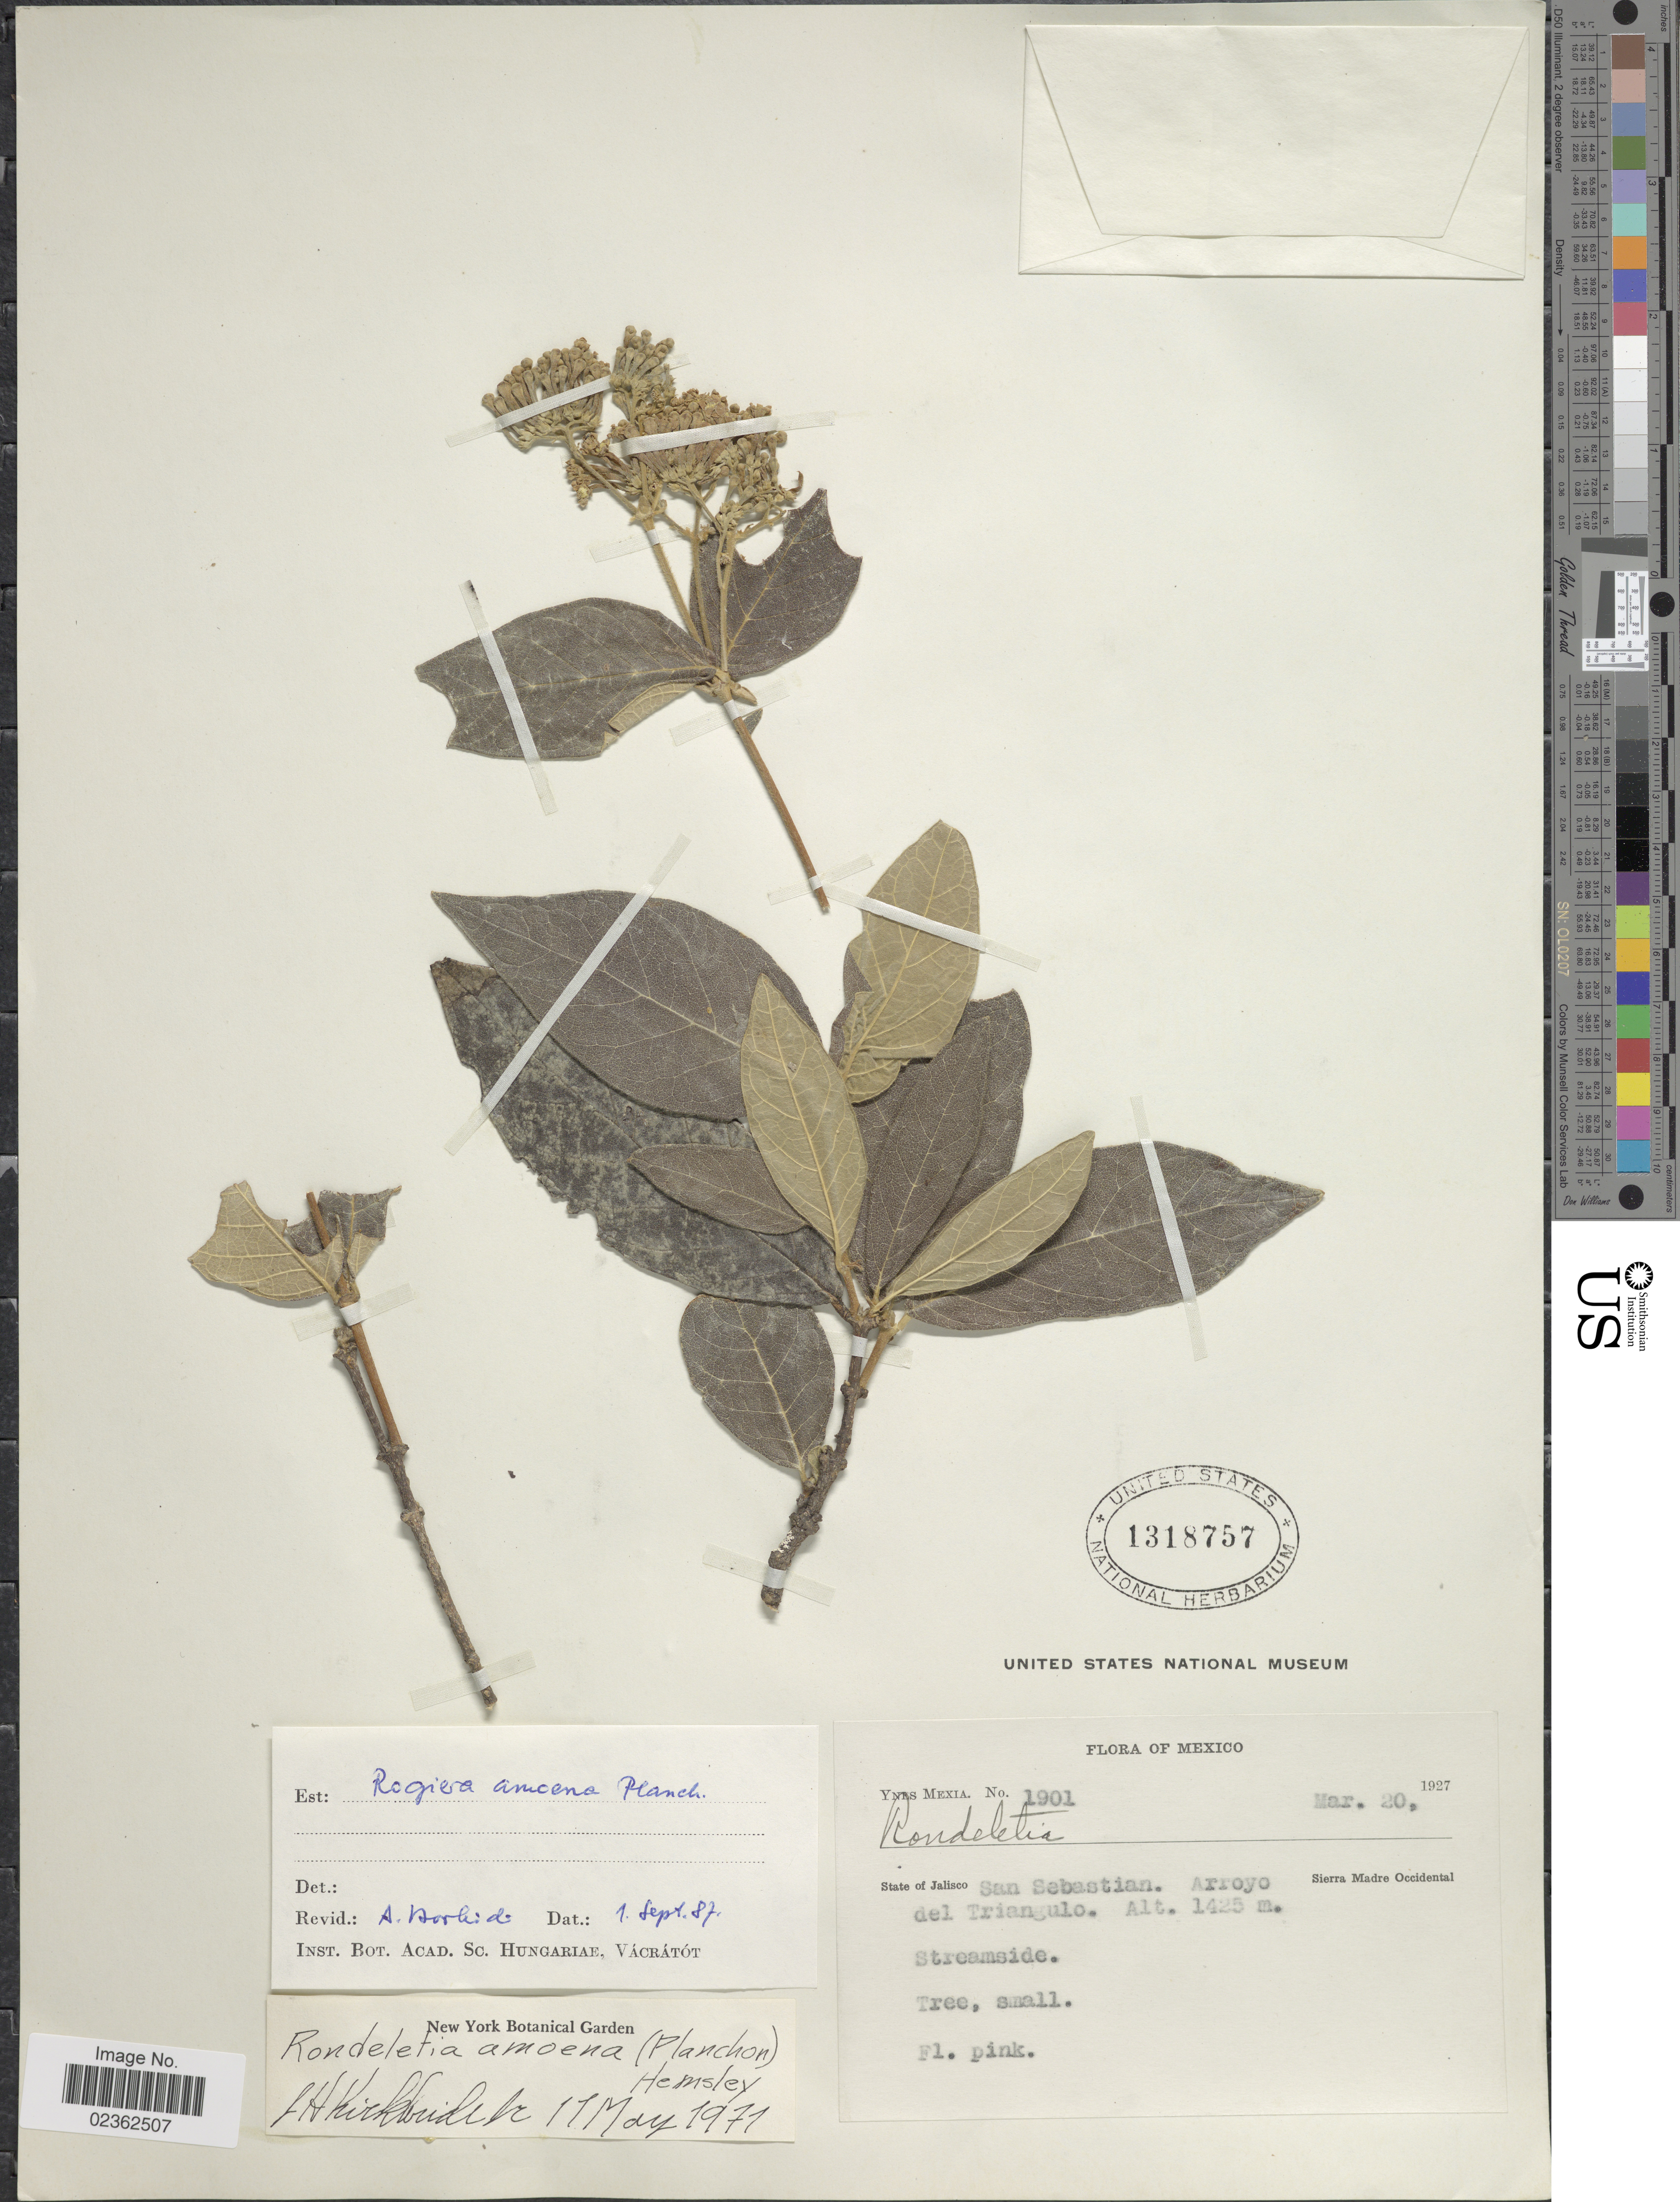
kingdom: Plantae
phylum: Tracheophyta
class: Magnoliopsida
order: Gentianales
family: Rubiaceae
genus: Rogiera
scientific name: Rogiera amoena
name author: Planch.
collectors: Y. Mexia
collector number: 1901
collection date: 1927-03-20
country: Mexico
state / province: Jalisco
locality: San Sebastian, Arroyo, Sierra Madre Occidental del Traingula, streamside.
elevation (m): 1425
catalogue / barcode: US 1318757